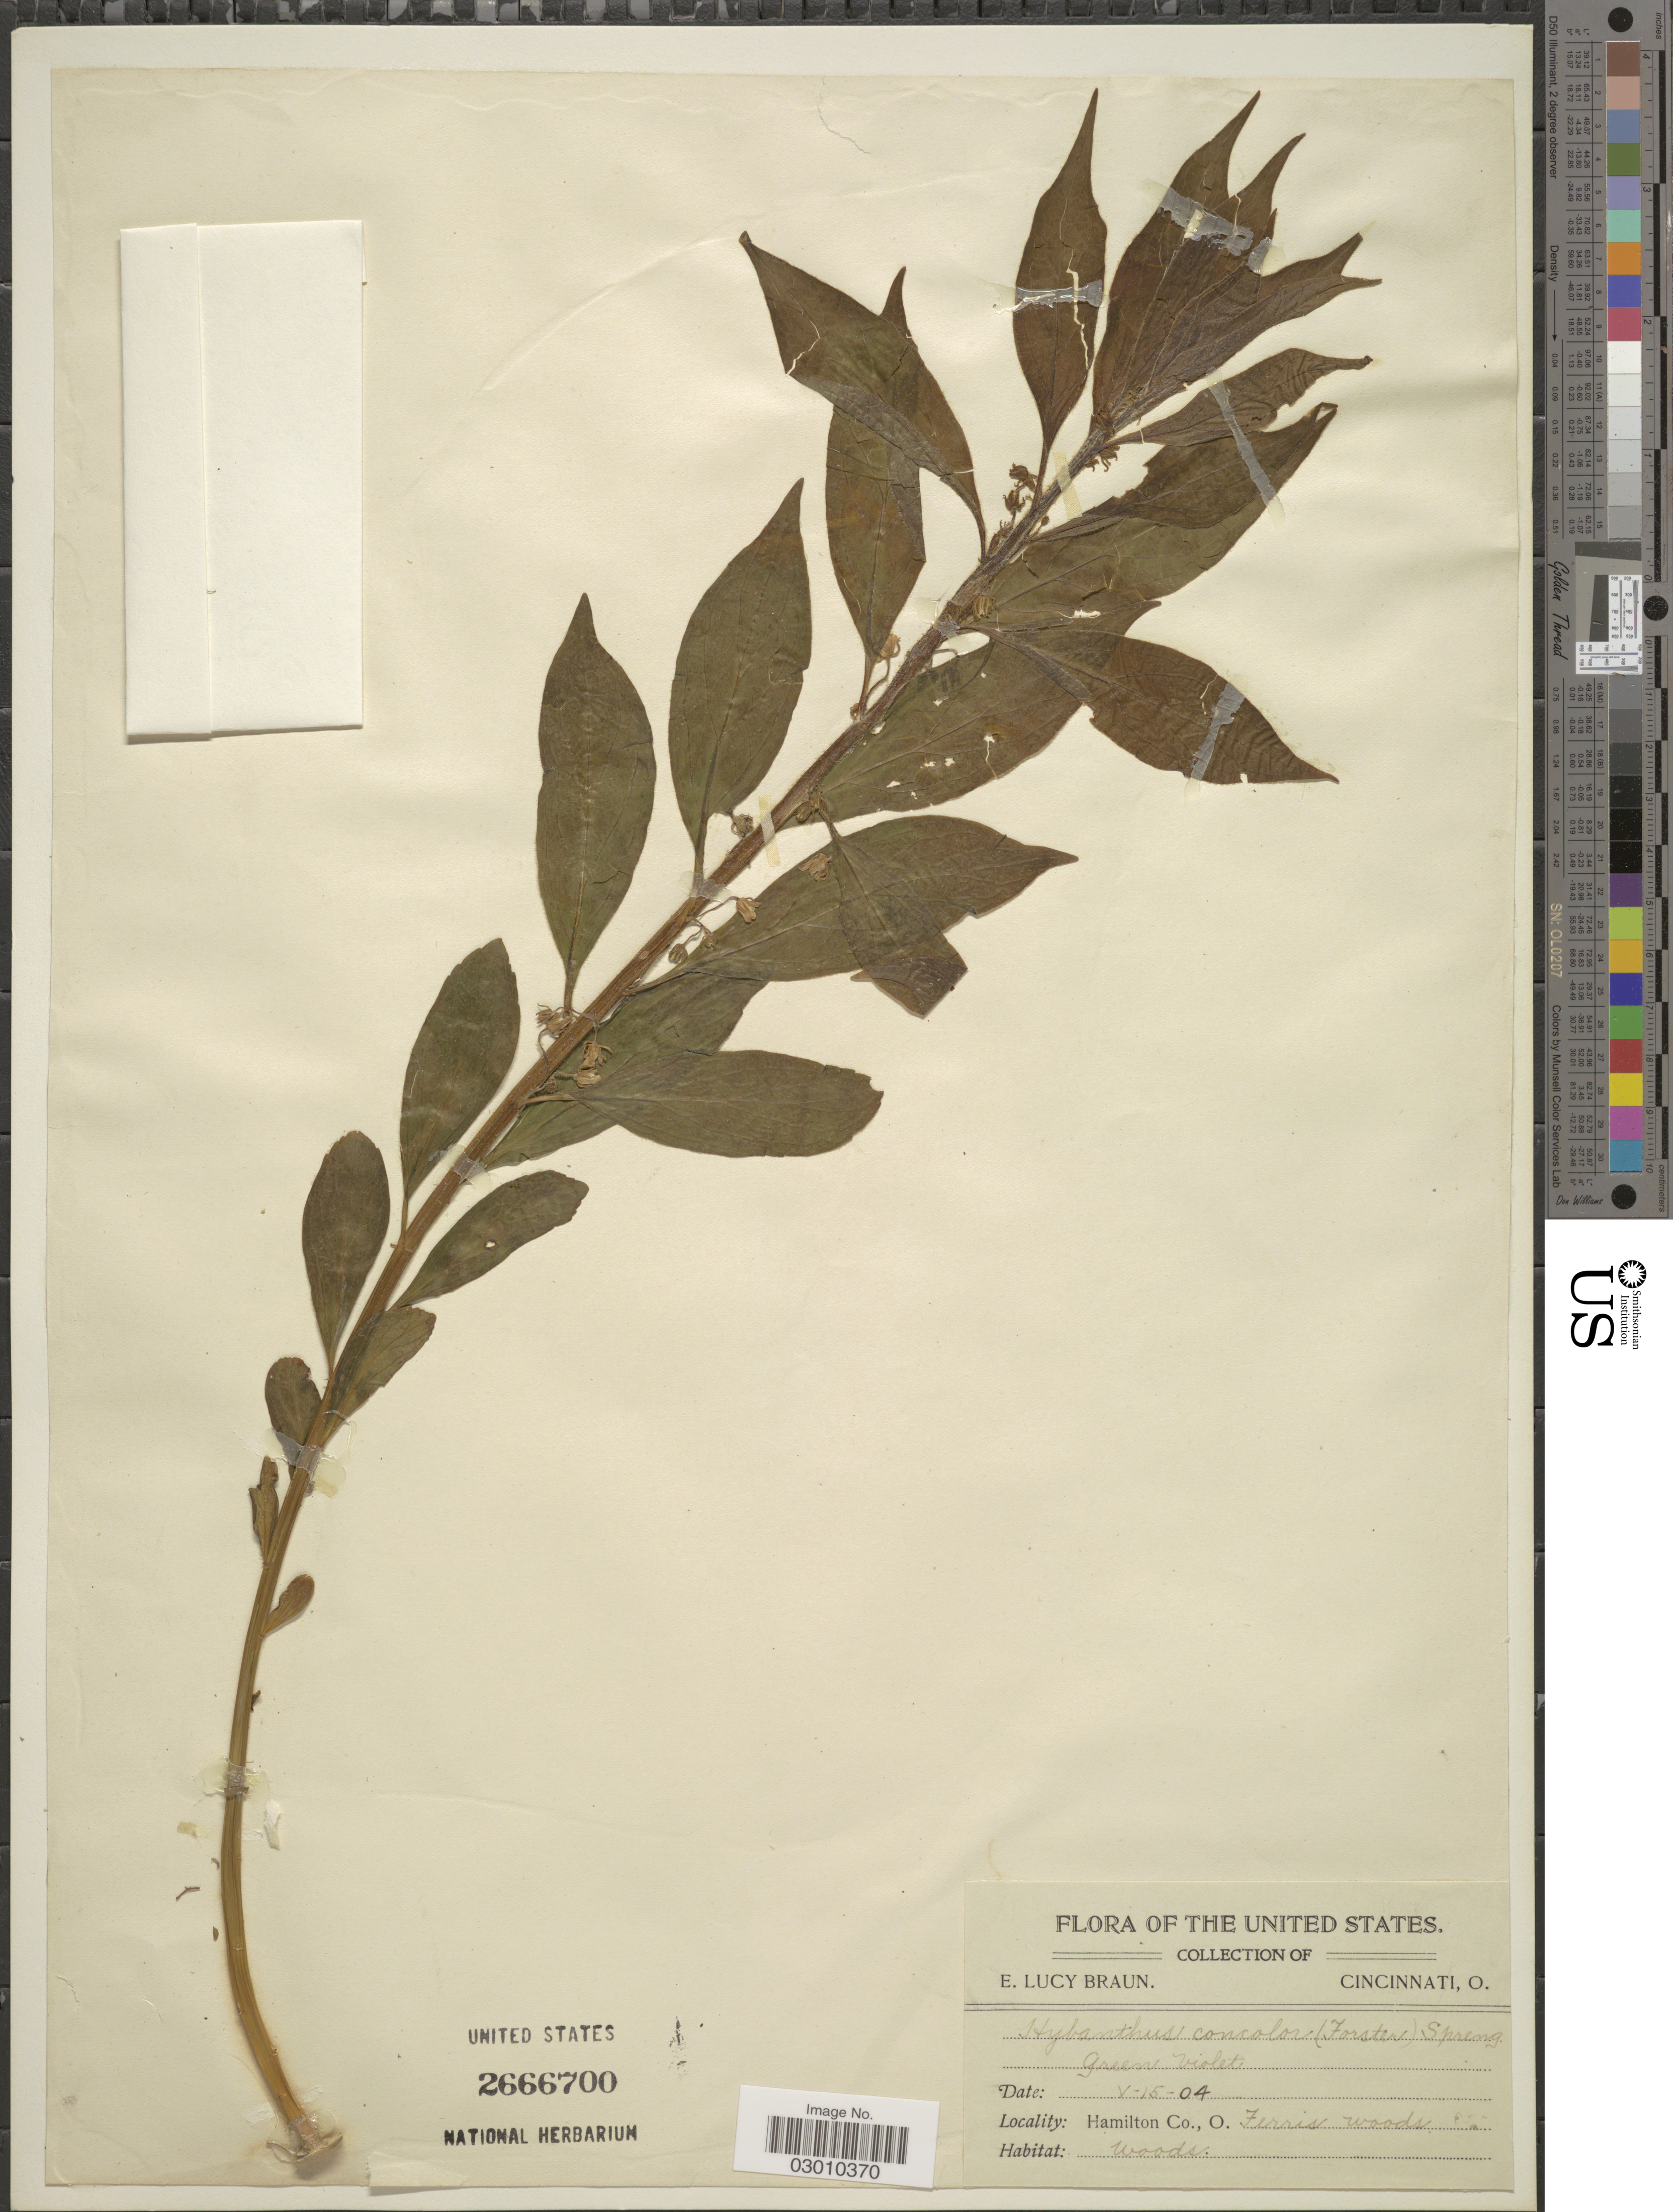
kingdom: Plantae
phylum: Tracheophyta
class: Magnoliopsida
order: Malpighiales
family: Violaceae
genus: Cubelium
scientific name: Cubelium concolor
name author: (T.F. Forst.) Raf. ex Britton & A. Br.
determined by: Strong, Mark T., (BOT), Smithsonian Institution - National Museum of Natural History (UNITED STATES)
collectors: E. L. Braun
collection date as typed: Transcribed d/m/y: 15/5/4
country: United States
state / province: Ohio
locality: Hamilton Co., Ferris woods.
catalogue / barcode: US 2666700